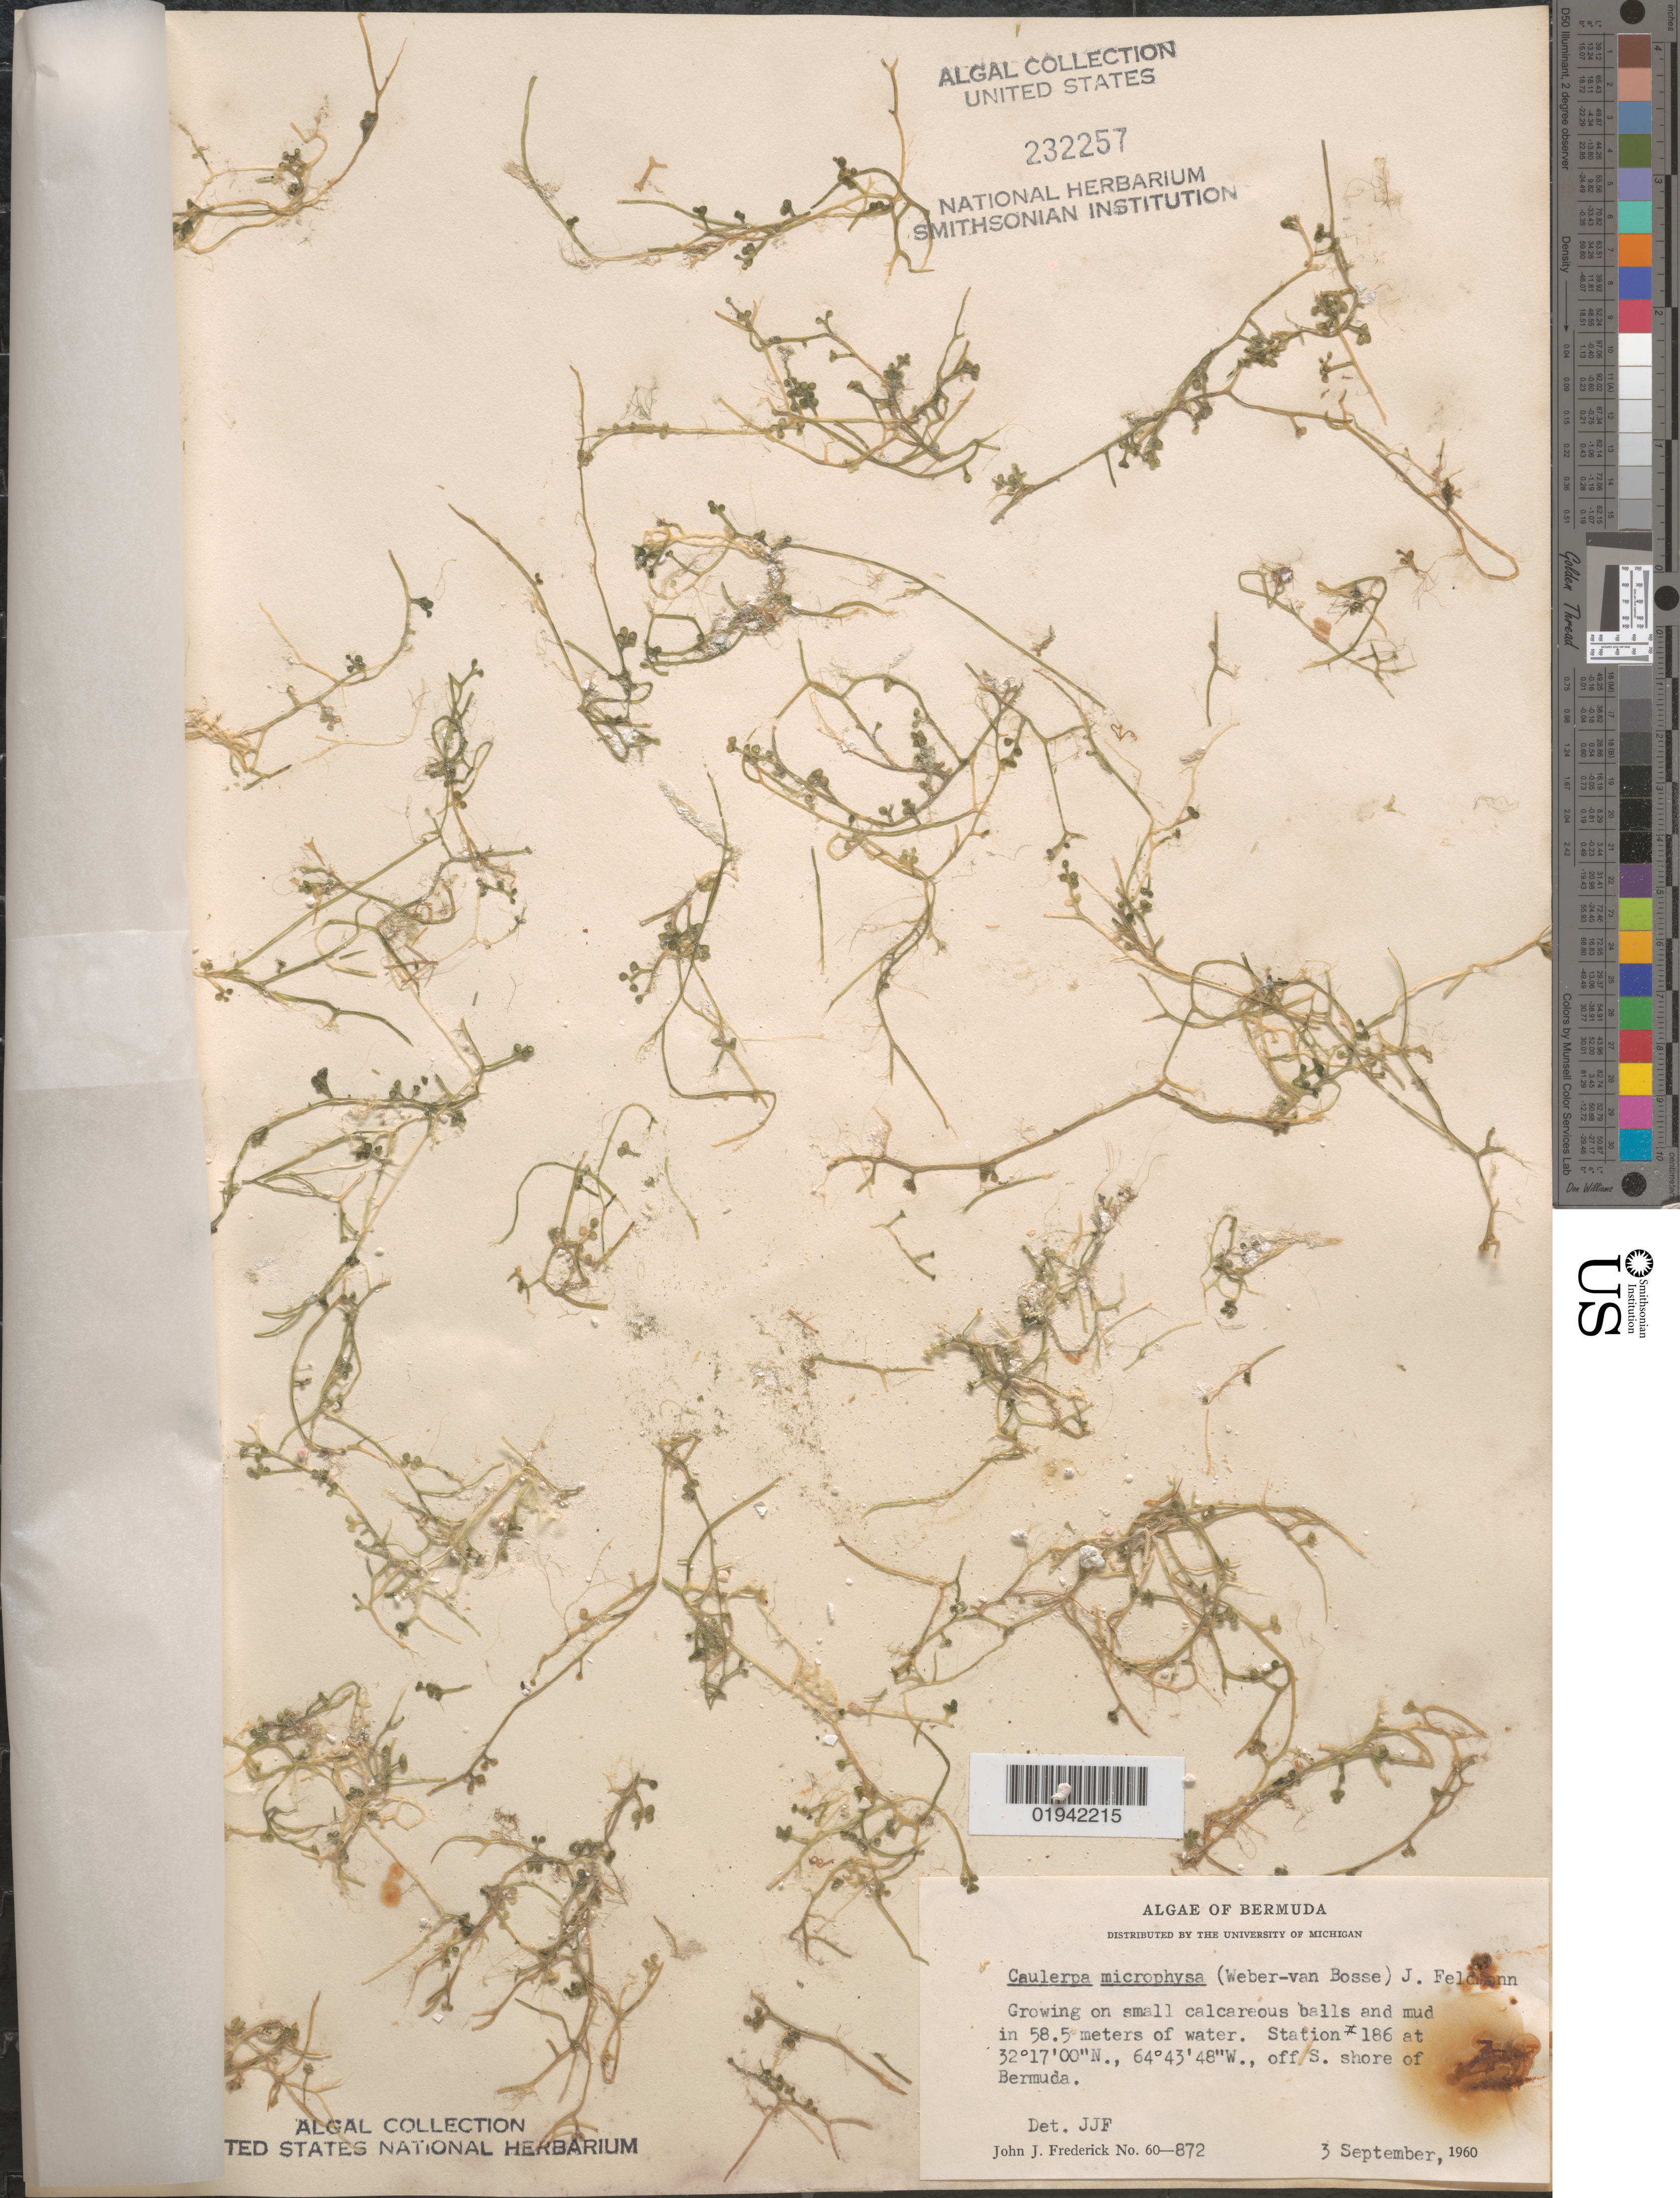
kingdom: Plantae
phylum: Chlorophyta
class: Ulvophyceae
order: Bryopsidales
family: Caulerpaceae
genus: Caulerpa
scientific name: Caulerpa microphysa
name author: (Weber Bosse) Feldmann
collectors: J. Frederick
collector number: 60-872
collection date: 1960-09-03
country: Bermuda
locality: Station #186, off S. shore of Bermuda.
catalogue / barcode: US 232257